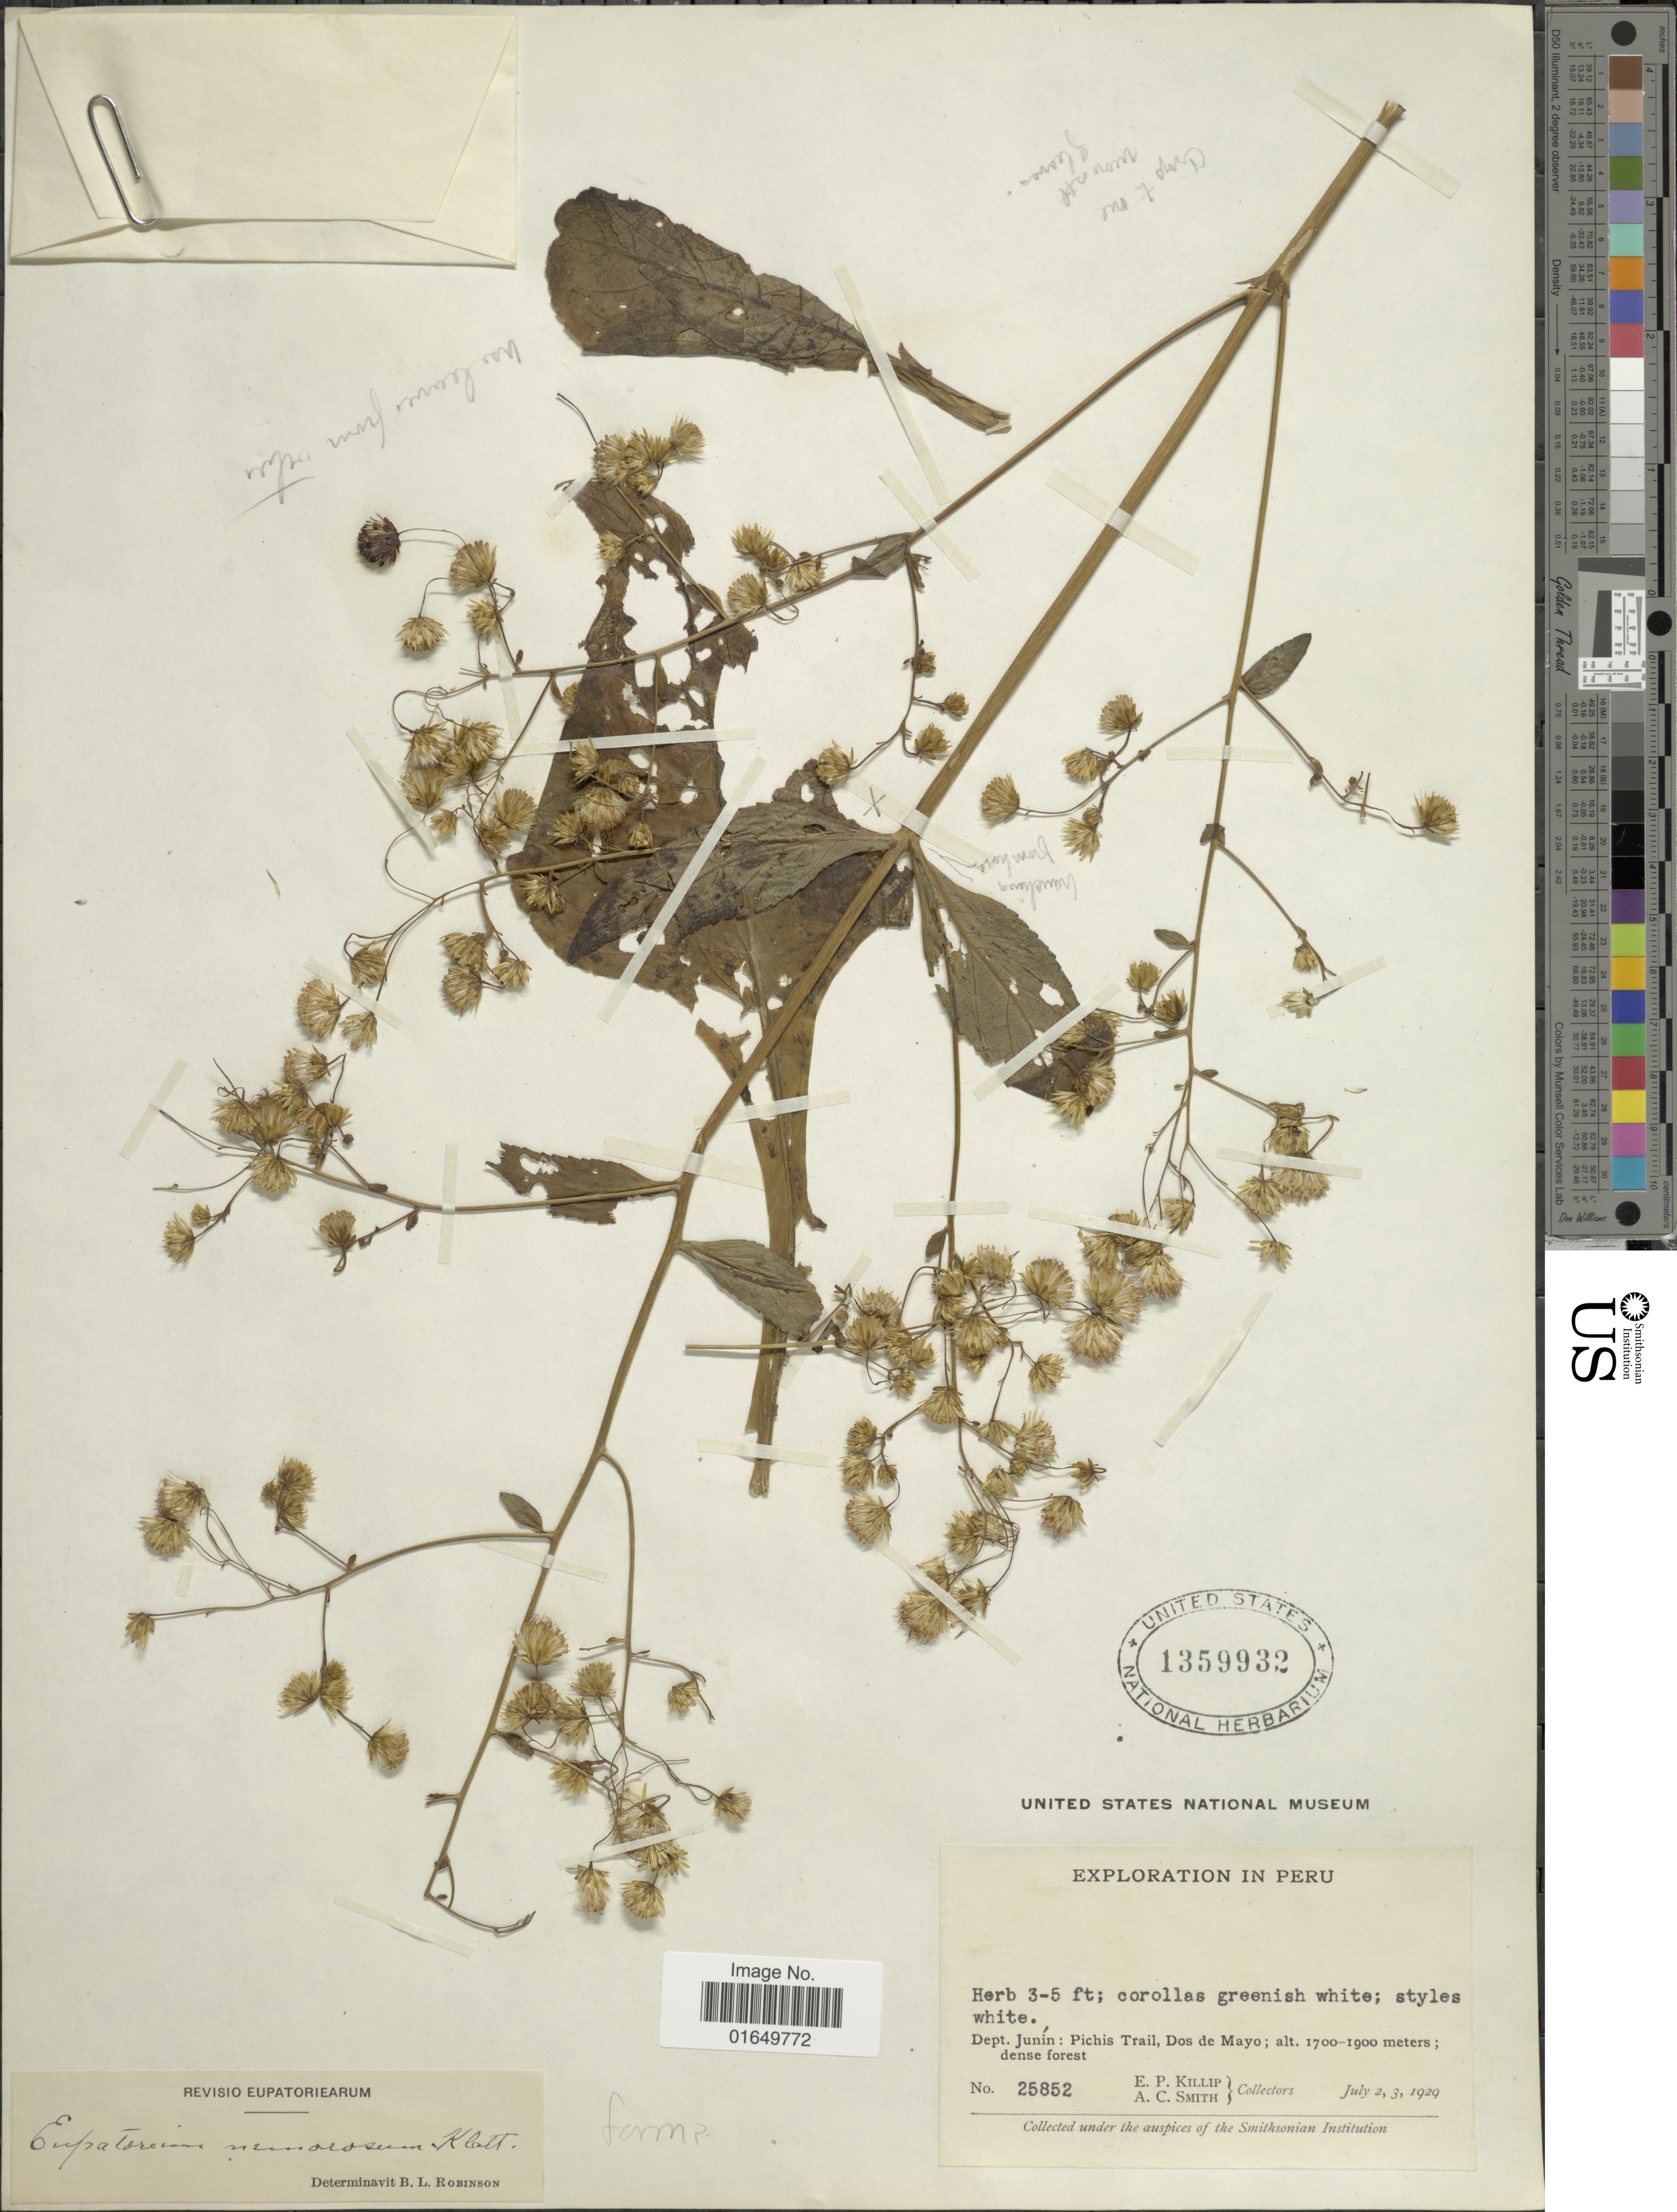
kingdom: Plantae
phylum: Tracheophyta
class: Magnoliopsida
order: Asterales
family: Asteraceae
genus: Polyanthina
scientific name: Polyanthina nemorosa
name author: (Klatt) R.M. King & H. Rob.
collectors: E. P. Killip & A. C. Smith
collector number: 25852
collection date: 1929-07-02/1929-07-03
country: Peru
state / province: Junín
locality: Pichis Trail, Dos de Mayo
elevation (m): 1700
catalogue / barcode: US 1359932